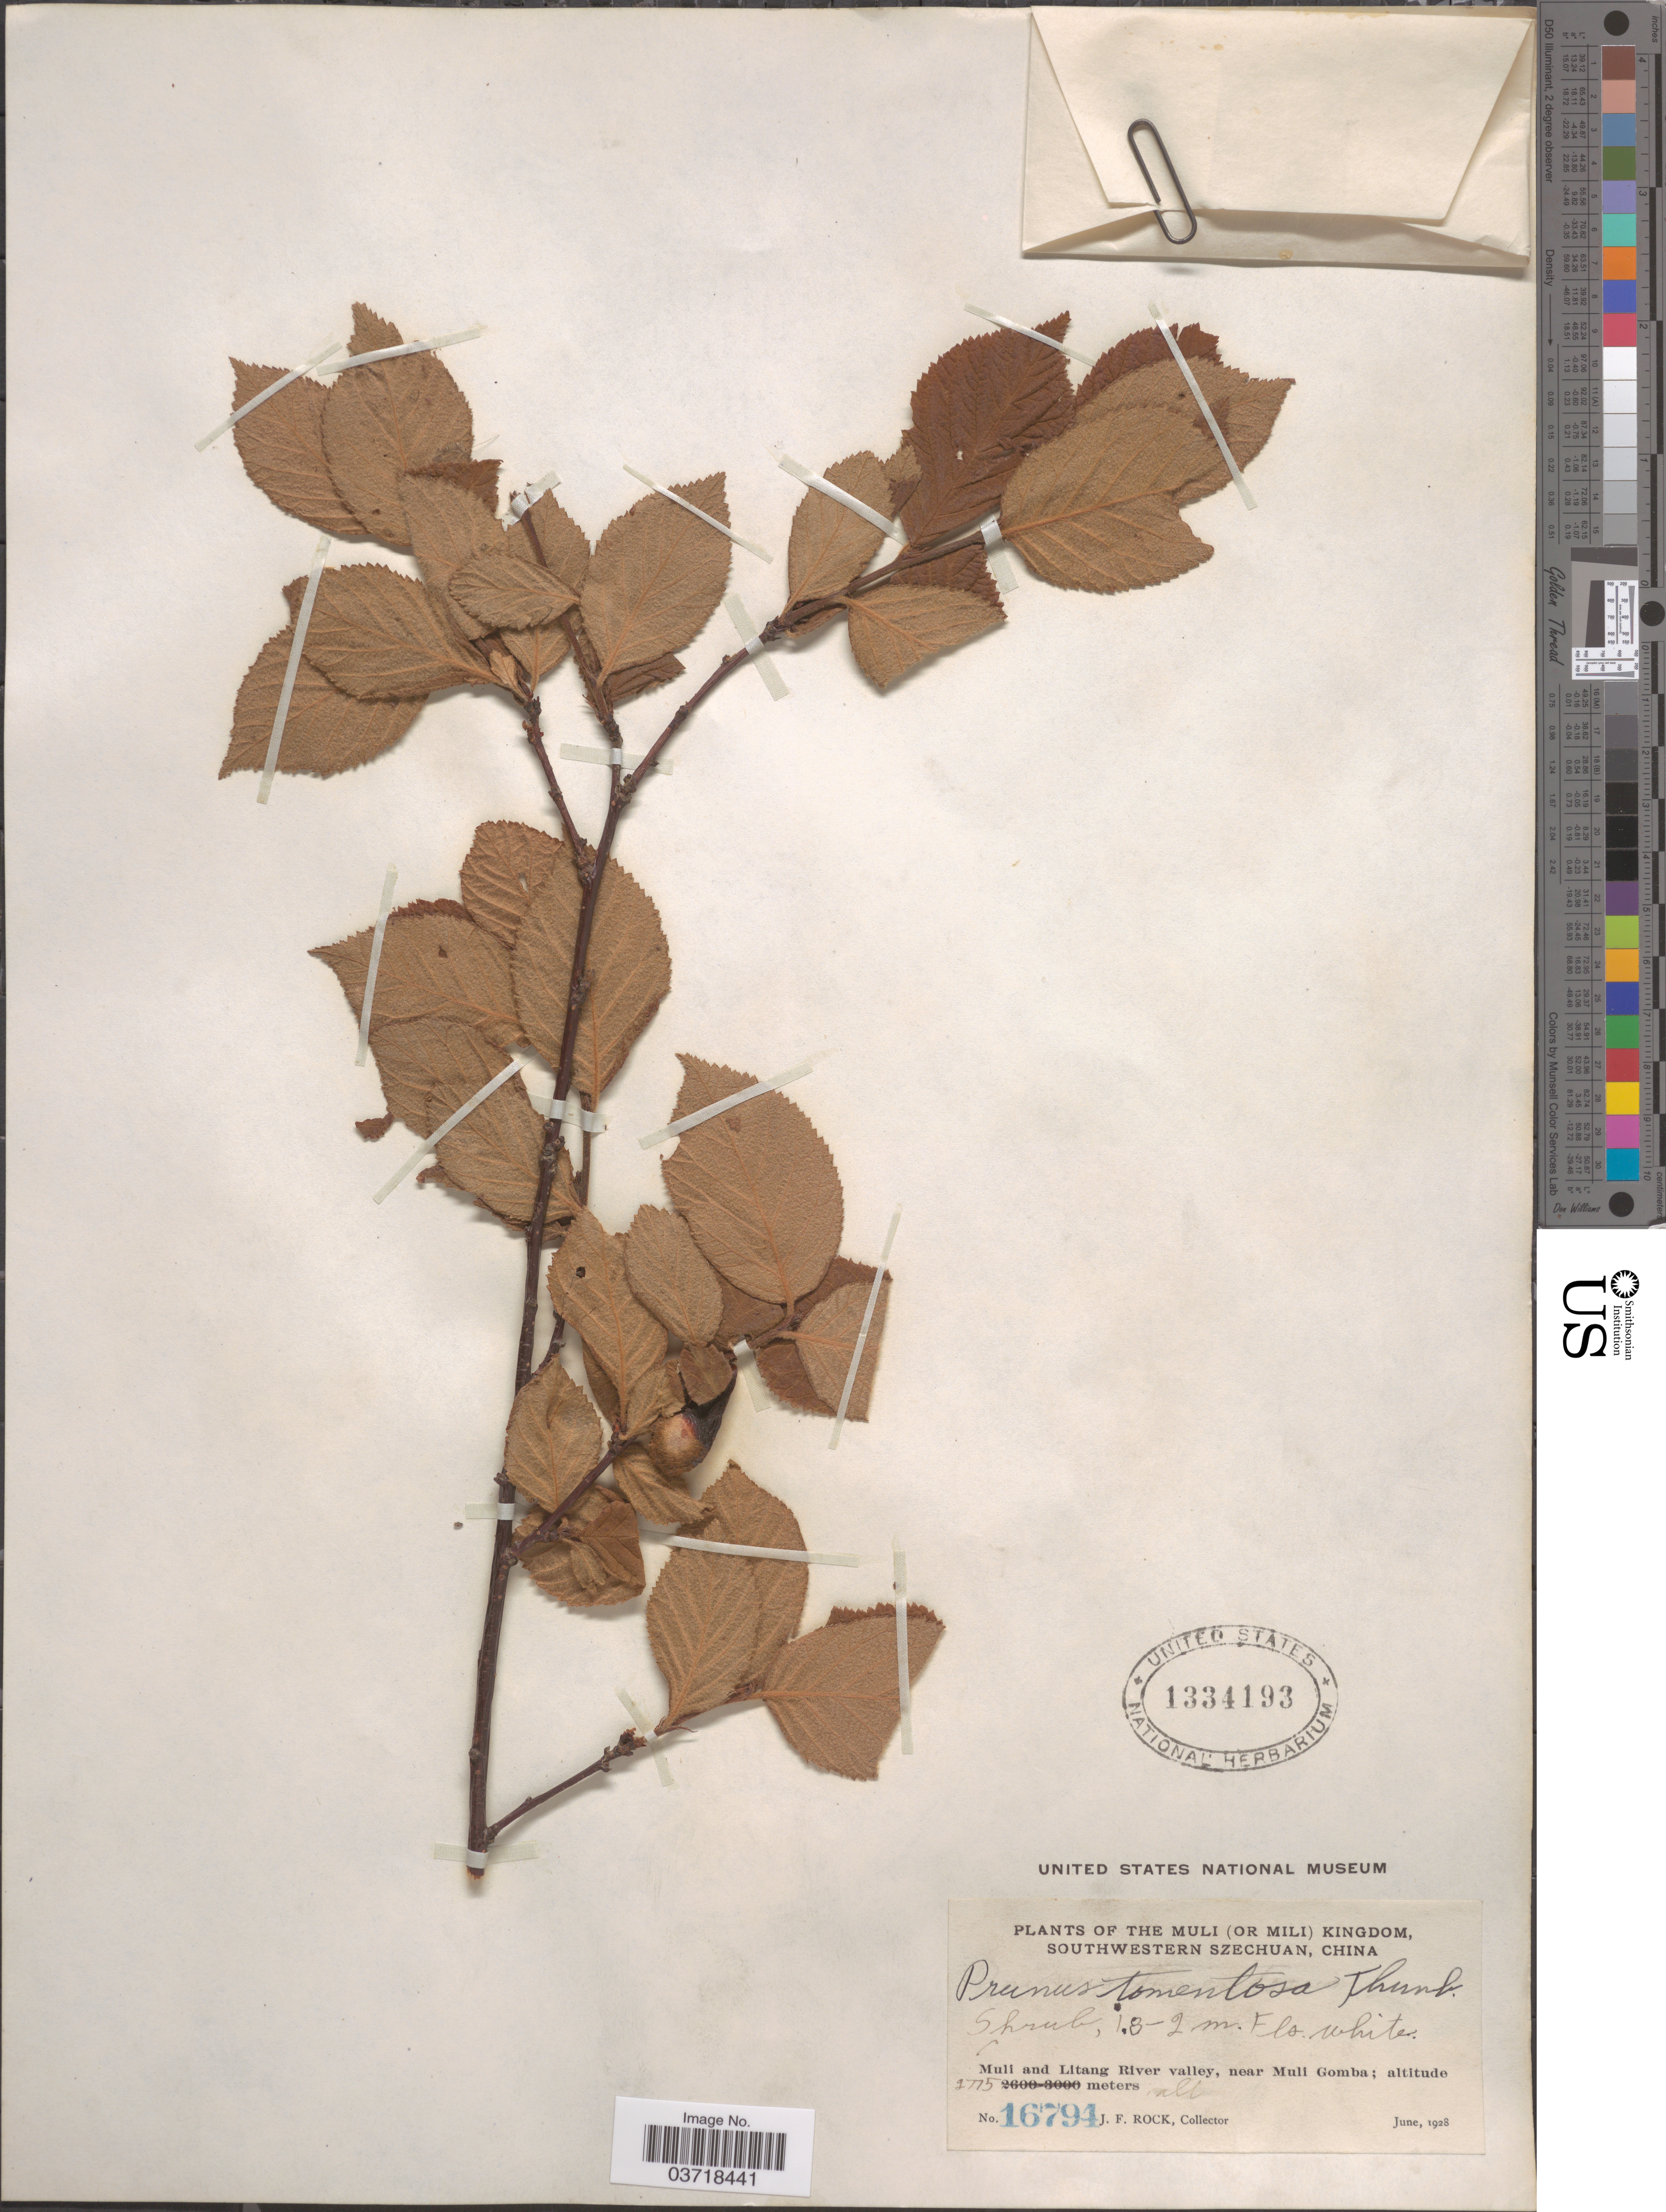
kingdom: Plantae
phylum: Tracheophyta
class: Magnoliopsida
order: Rosales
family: Rosaceae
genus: Prunus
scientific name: Prunus tomentosa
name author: Thunb.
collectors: J. Rock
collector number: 16794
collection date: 1928-06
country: China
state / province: Sichuan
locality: The Muli (or Mili) Kingdom, Southwestern Szechuan. Muli and Litang River valley, near Muli Gomba.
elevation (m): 2775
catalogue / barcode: US 1334193